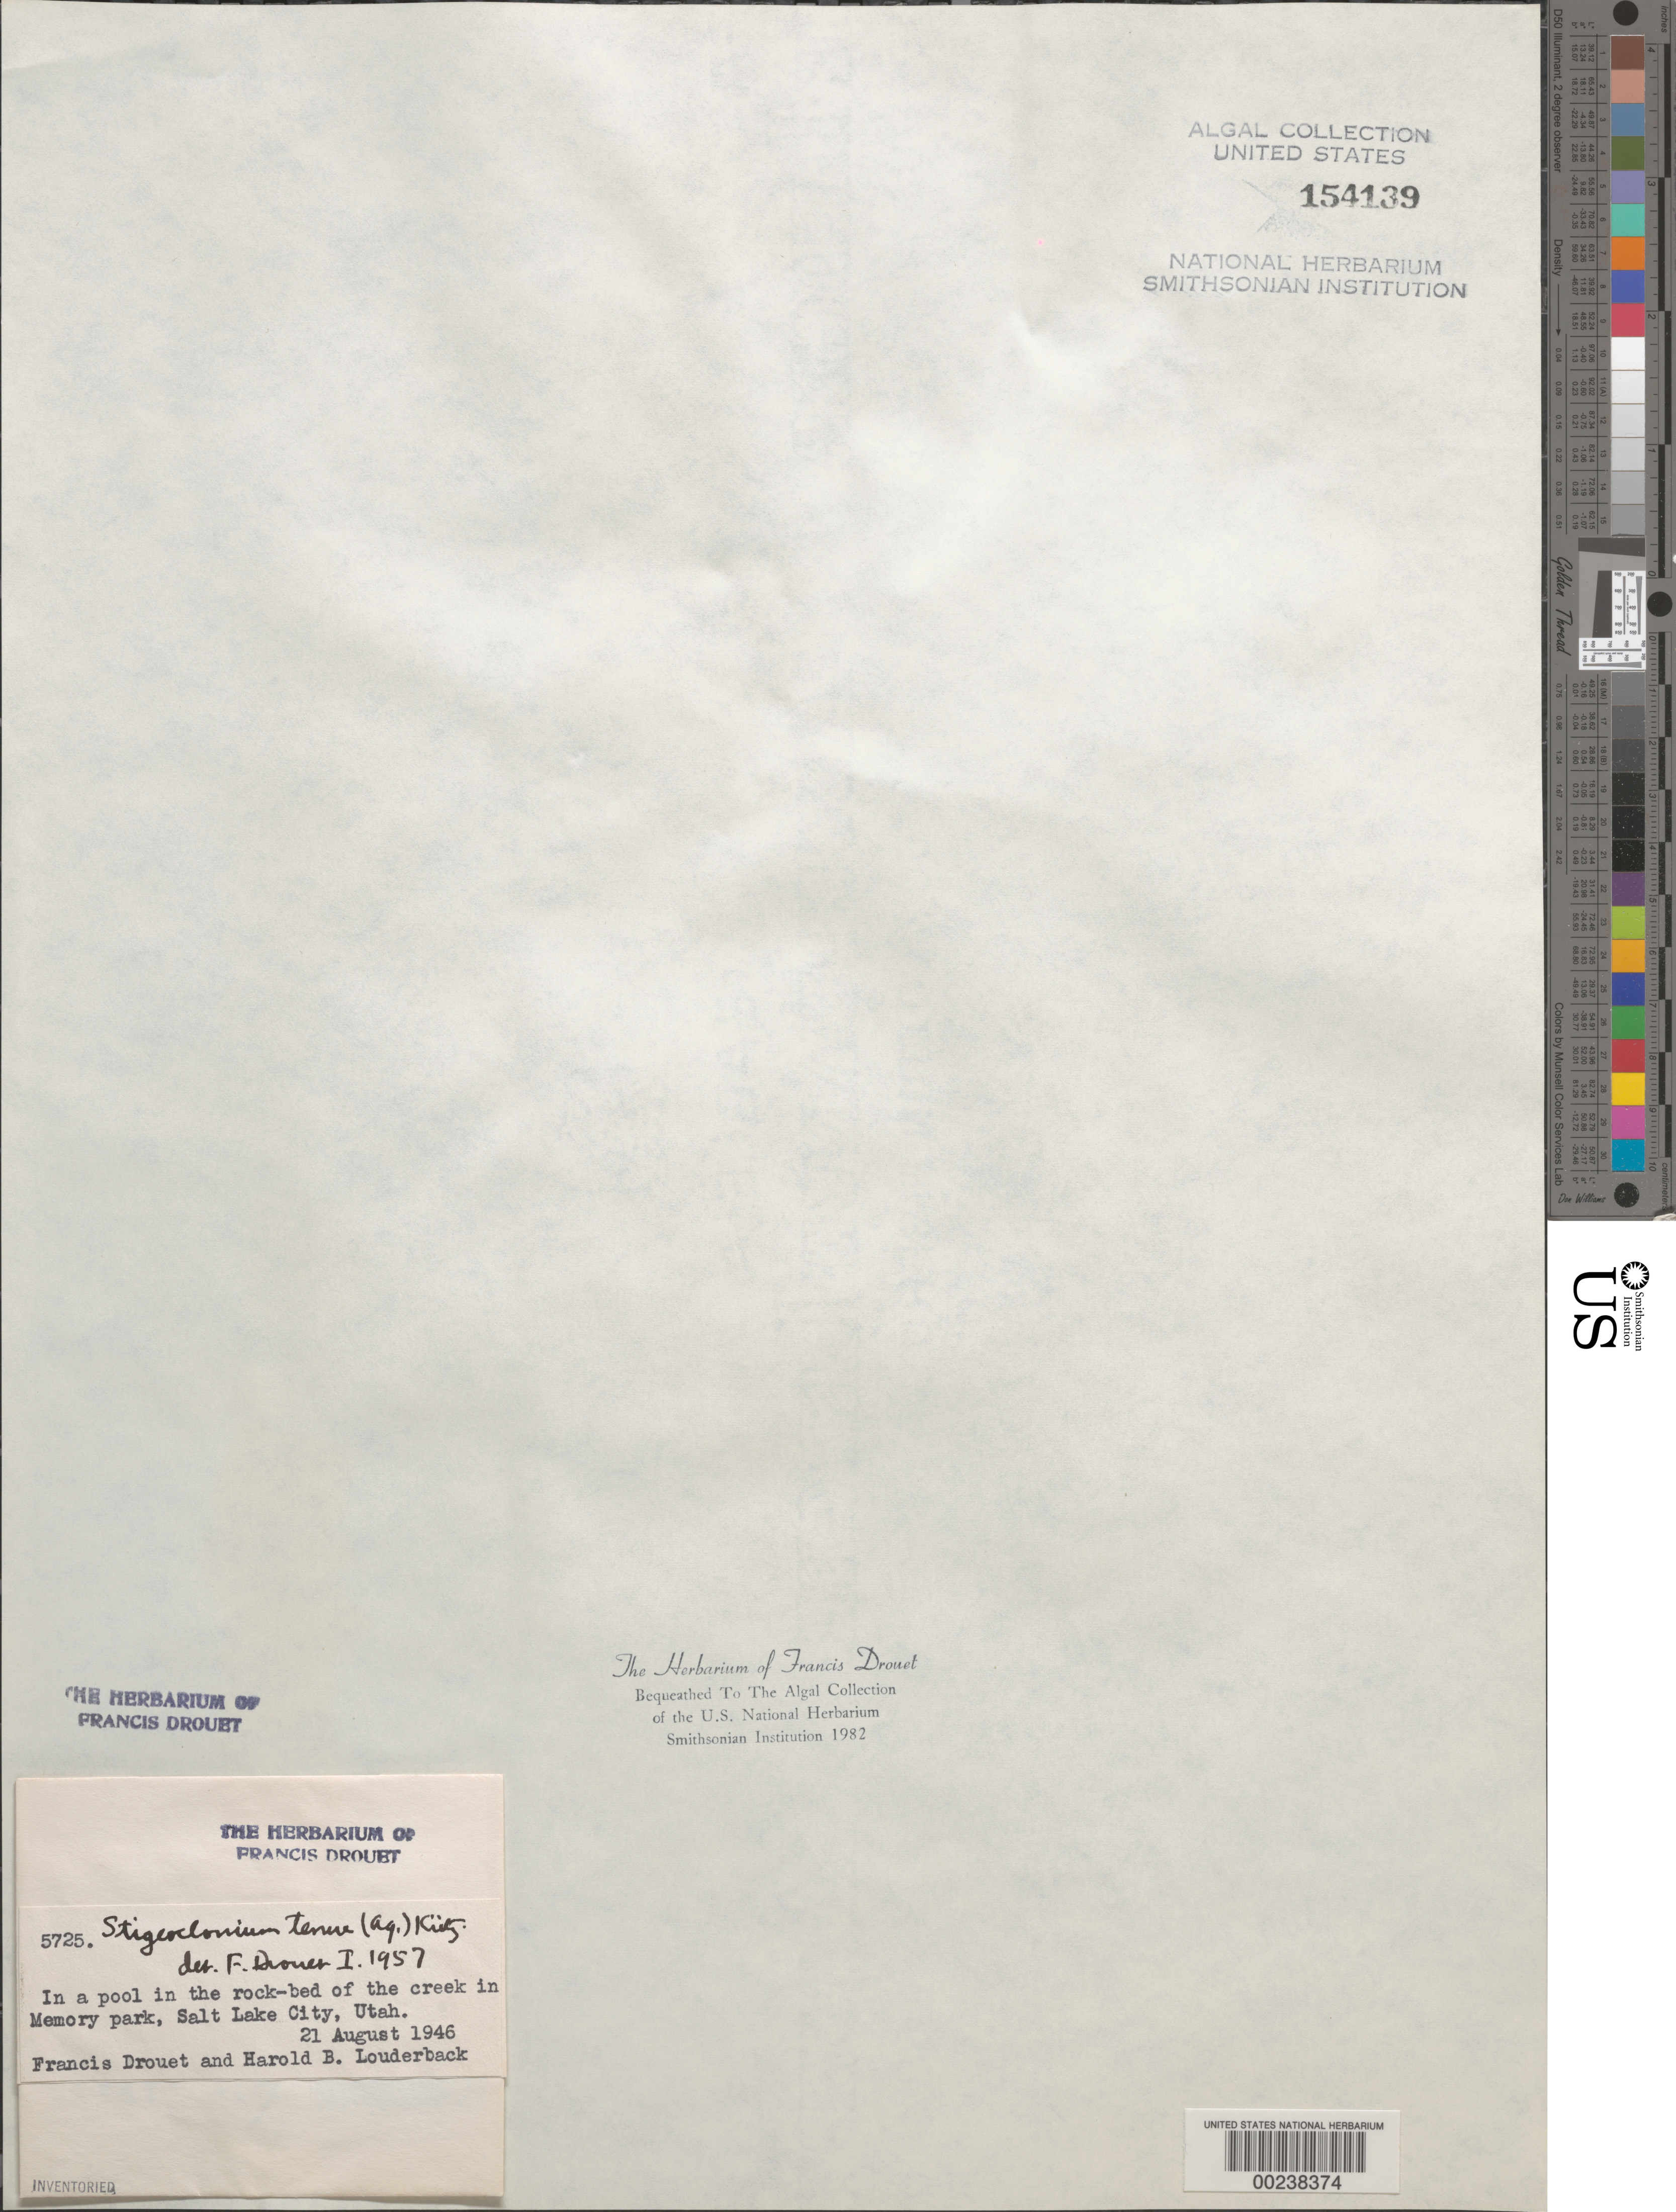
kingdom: Plantae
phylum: Chlorophyta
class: Chlorophyceae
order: Chaetophorales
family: Chaetophoraceae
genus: Stigeoclonium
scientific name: Stigeoclonium tenue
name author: (C. Agardh) Kütz.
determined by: Drouet, F. E.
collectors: F. E. Drouet & H. Louderback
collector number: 5725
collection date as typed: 21 Aug 1946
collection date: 1946-08-21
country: United States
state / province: Utah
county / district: Salt Lake County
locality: Salt Lake City, Memory Park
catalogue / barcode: US 154139